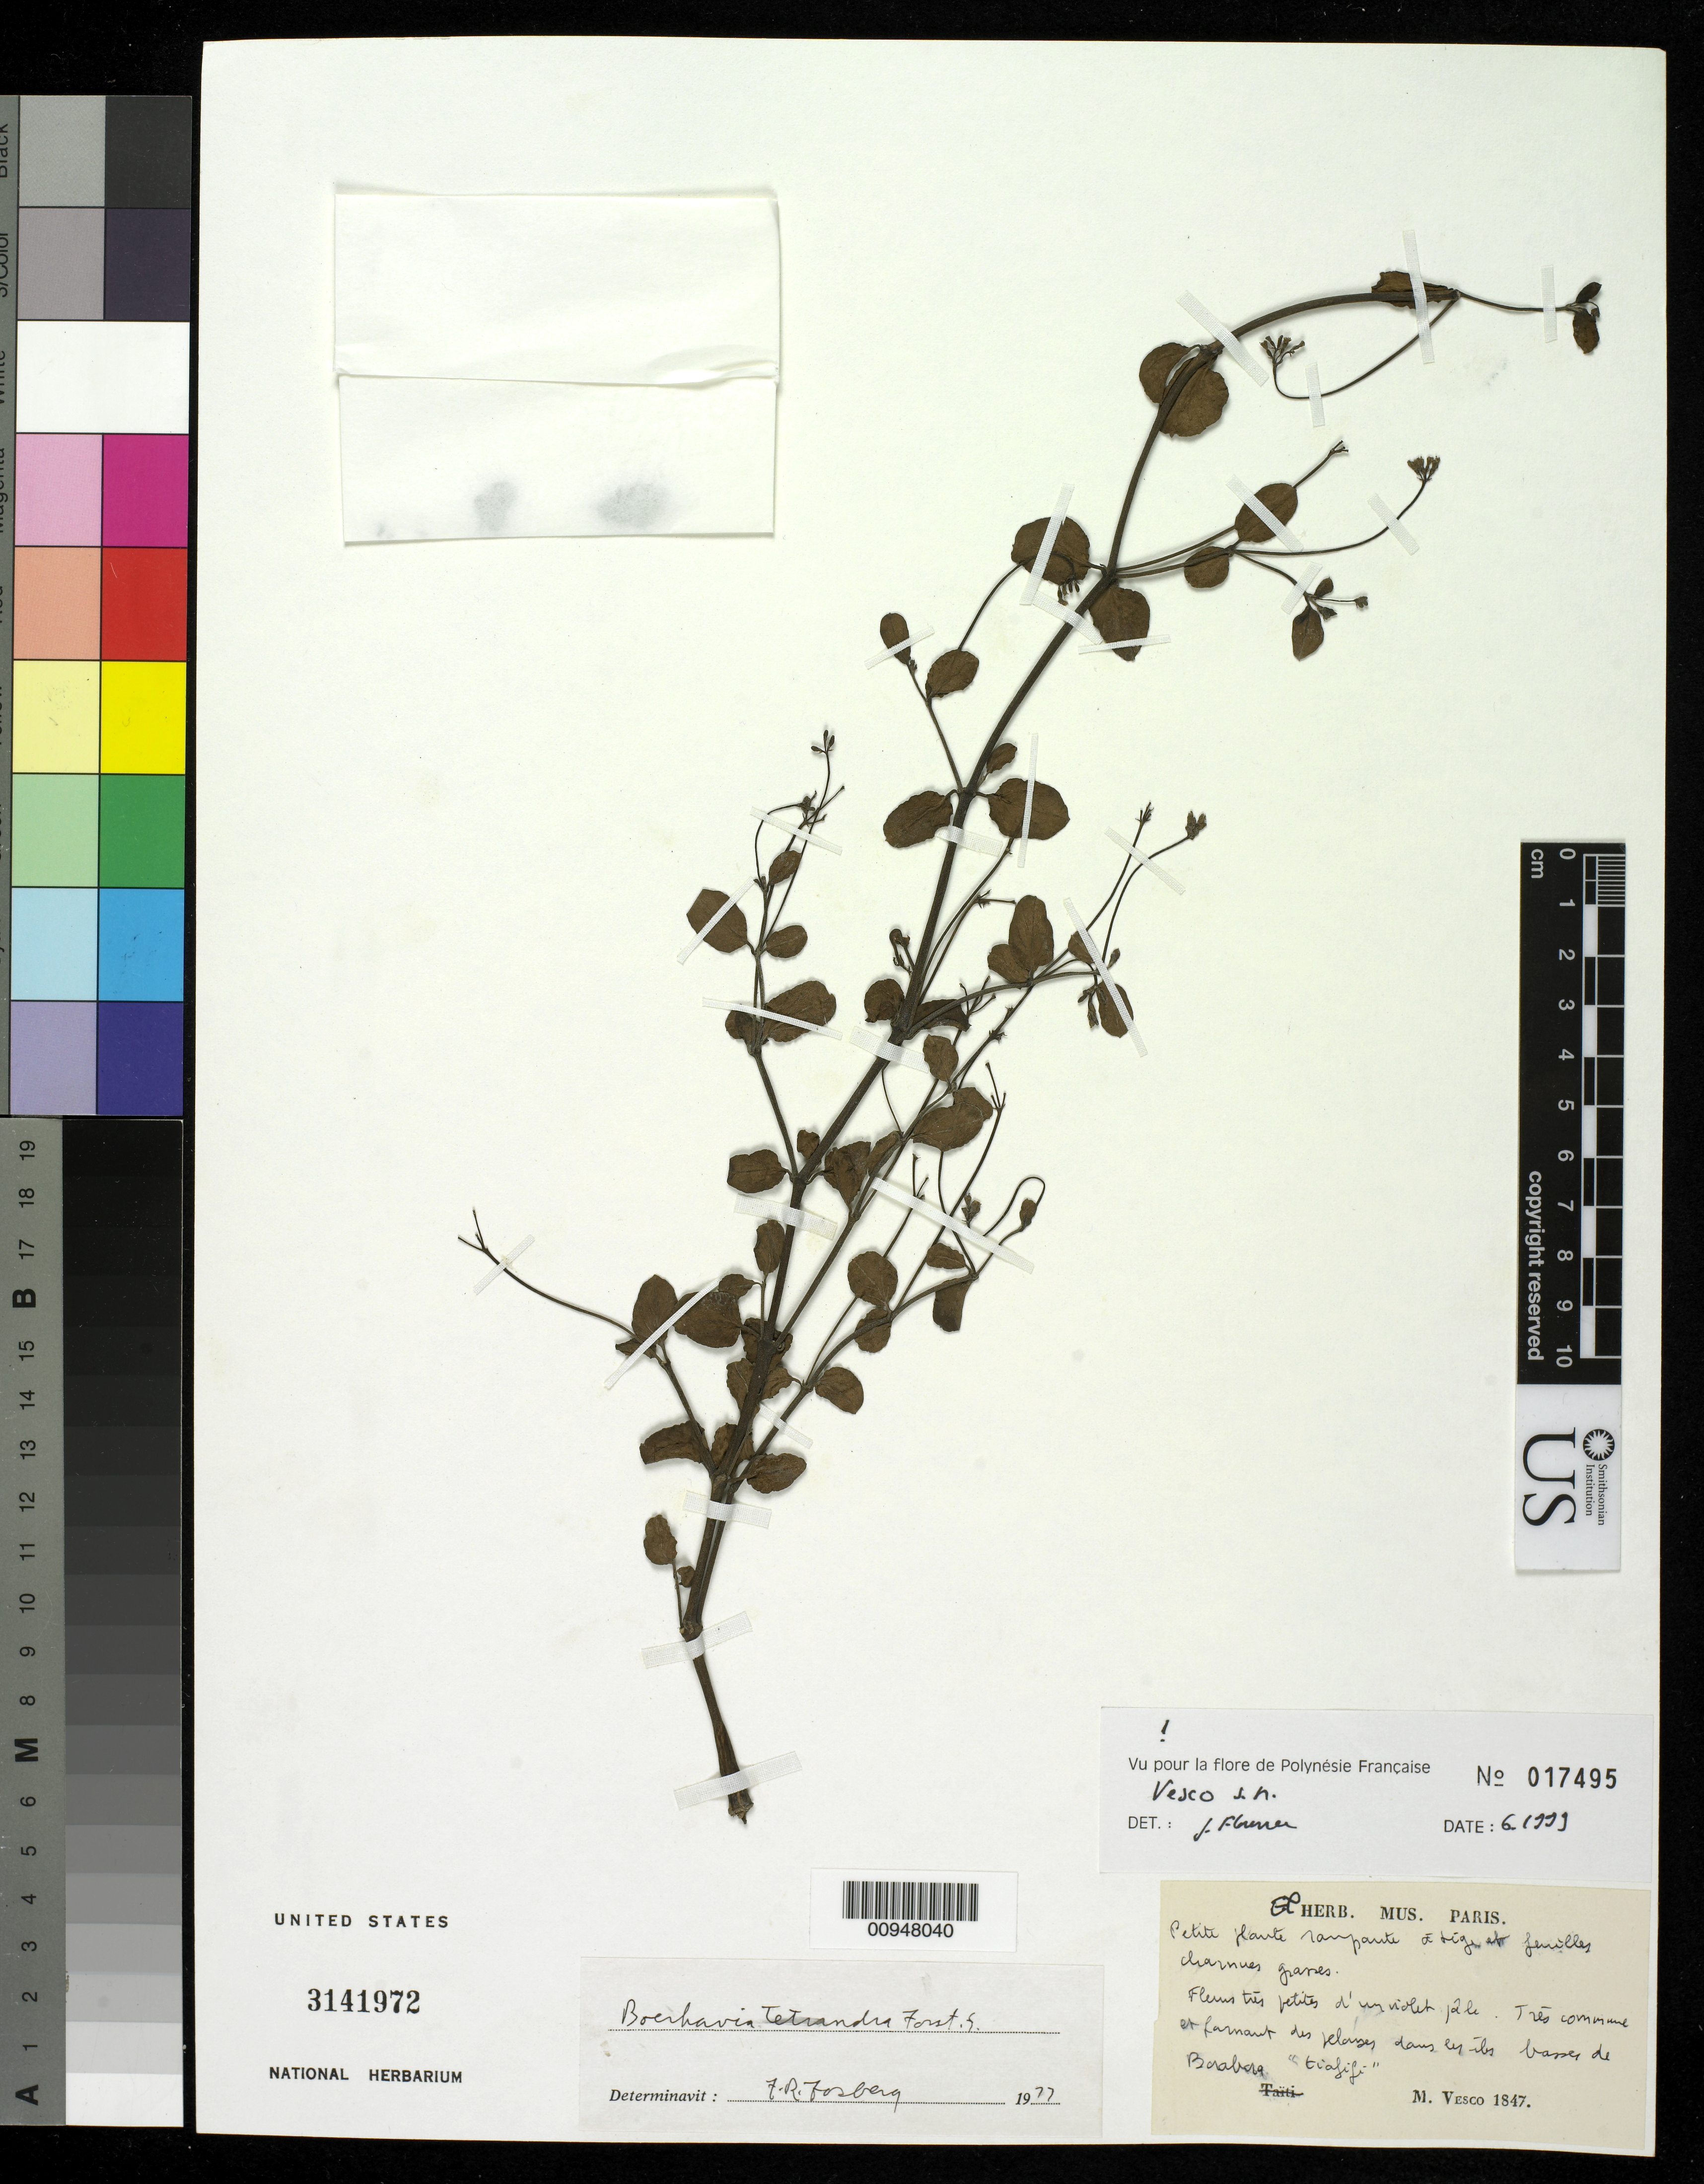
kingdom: Plantae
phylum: Tracheophyta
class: Magnoliopsida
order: Caryophyllales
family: Nyctaginaceae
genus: Boerhavia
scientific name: Boerhavia tetrandra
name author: G. Forst.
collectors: M. Vesco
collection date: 1847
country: French Polynesia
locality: Dans les iles basses de Borabora "tiafiji" [interpreted] [unsure placement].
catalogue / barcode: US 3149172